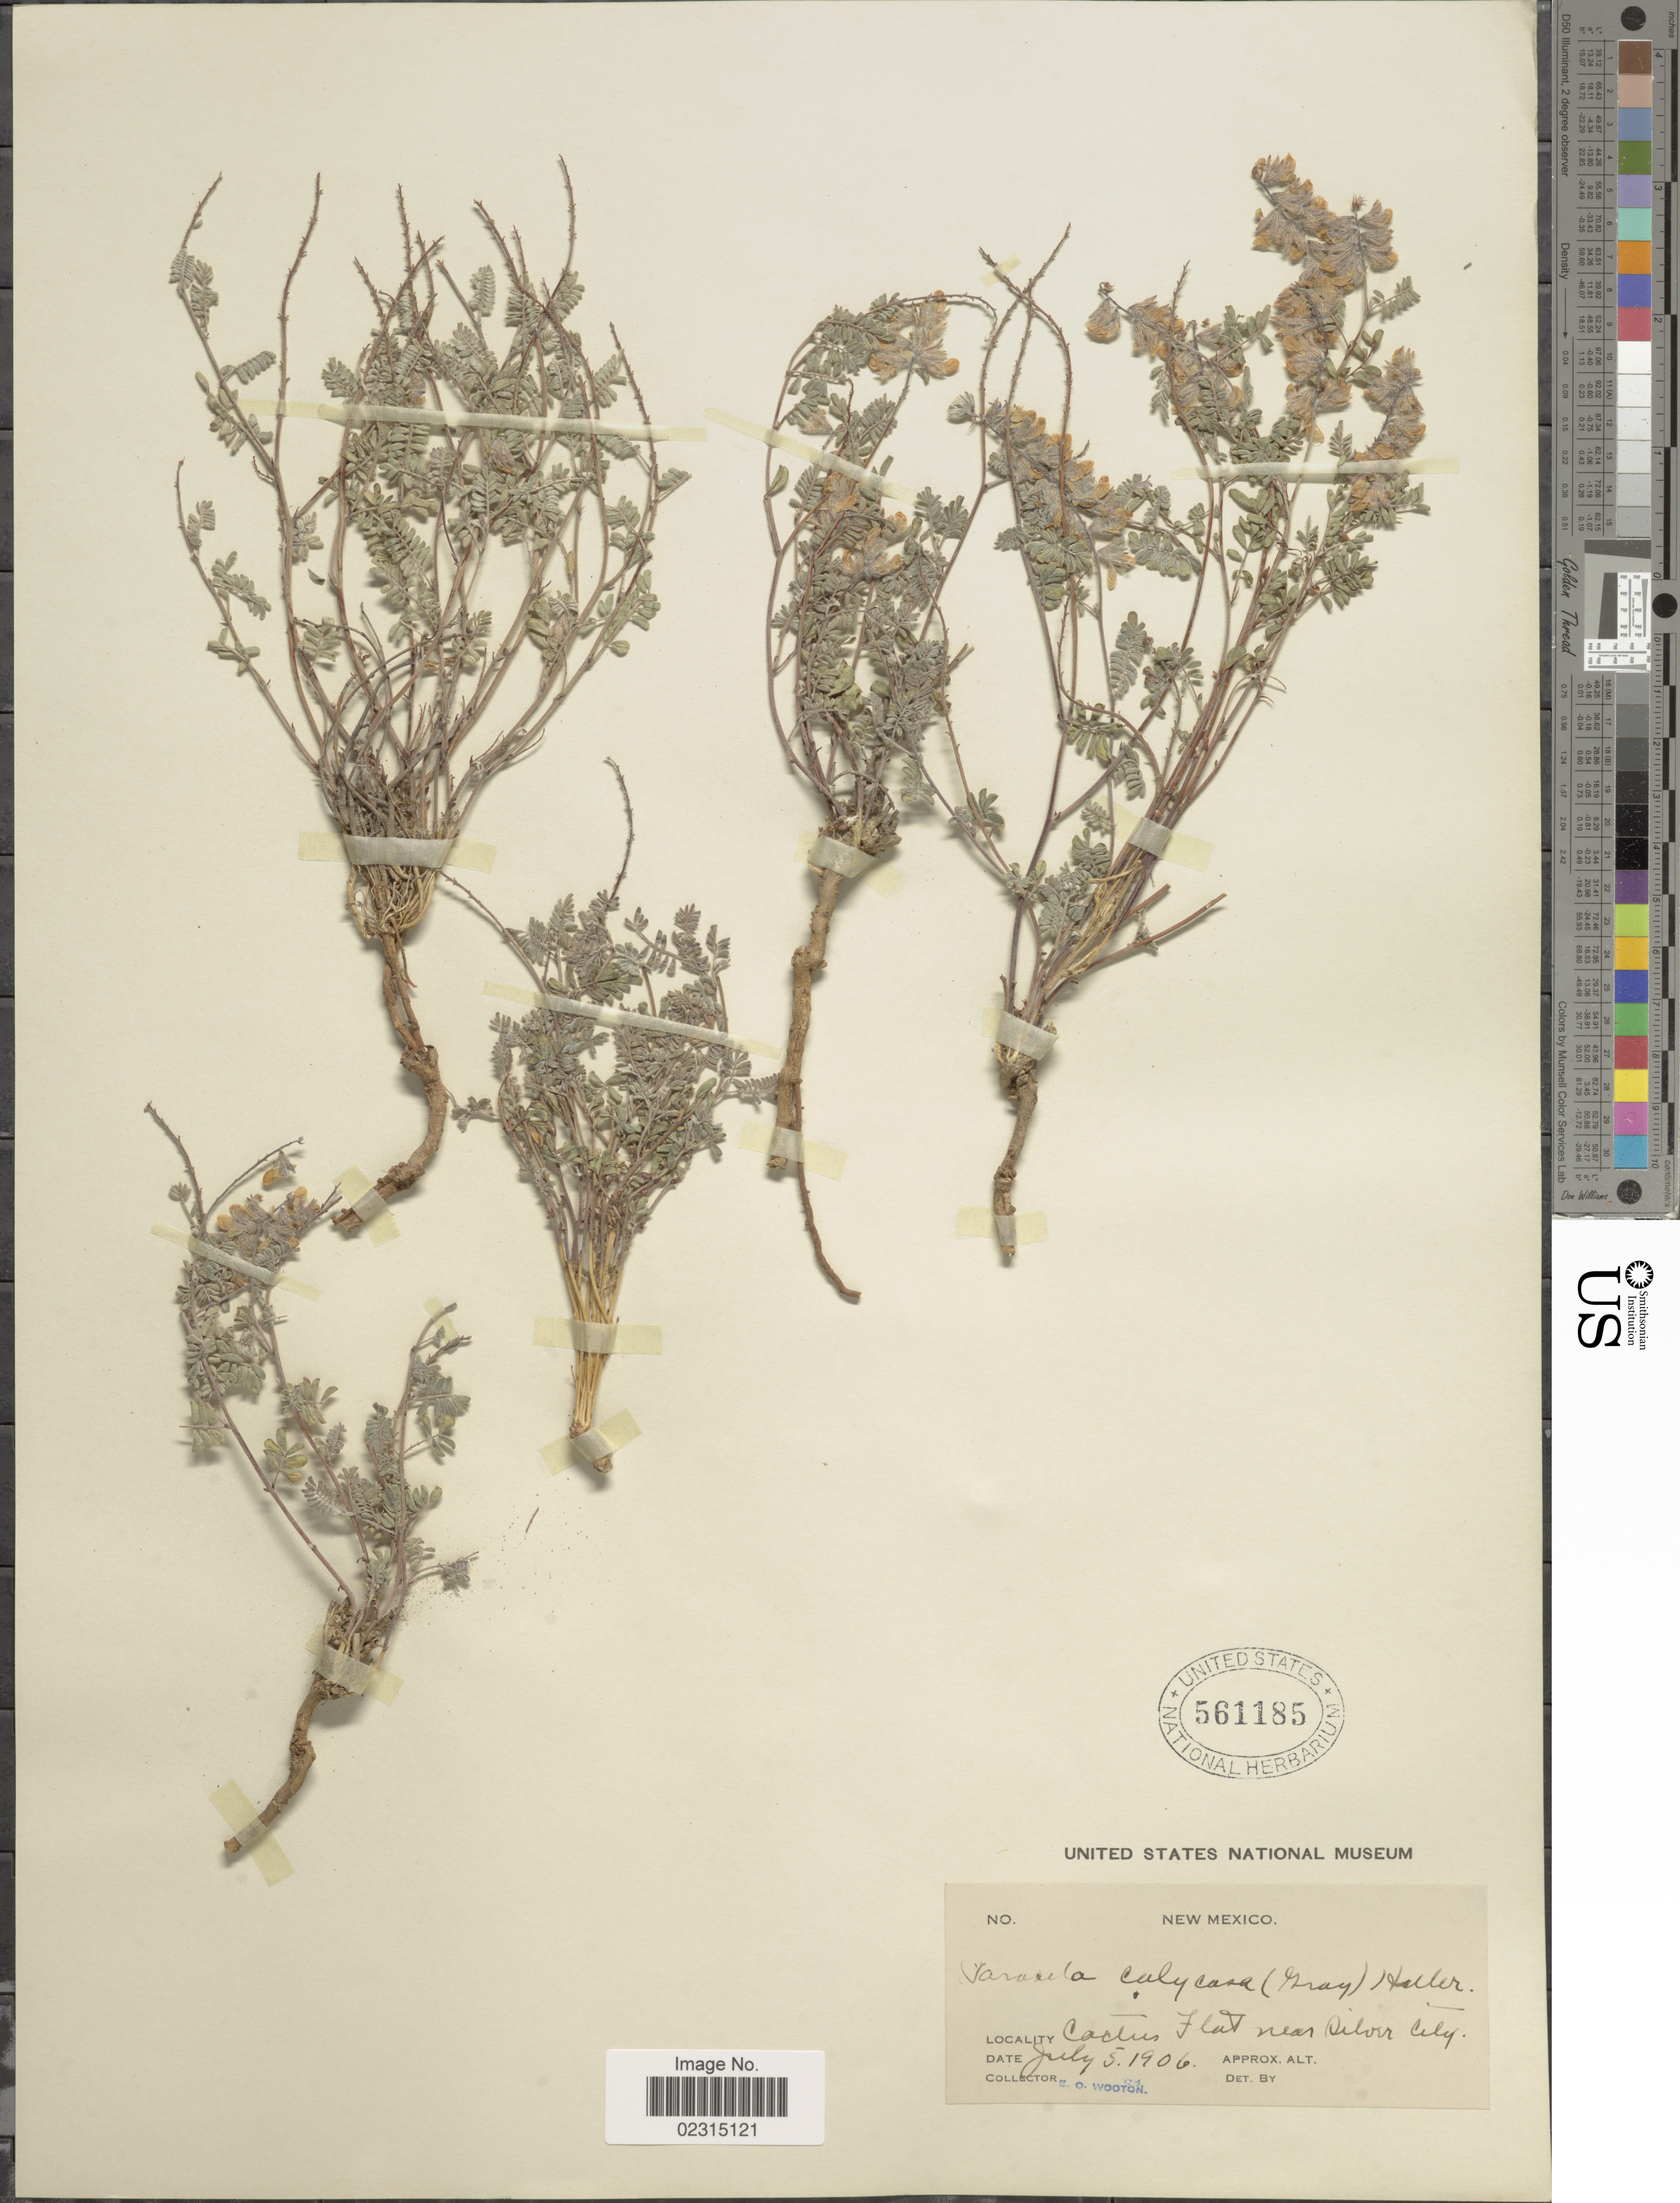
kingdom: Plantae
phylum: Tracheophyta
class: Magnoliopsida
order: Fabales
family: Fabaceae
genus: Marina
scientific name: Marina calycosa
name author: (A. Gray) Barneby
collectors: E. O. Wooton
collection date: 1906-07-05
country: United States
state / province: New Mexico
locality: Cactus Flat near Silver City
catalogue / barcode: US 561185